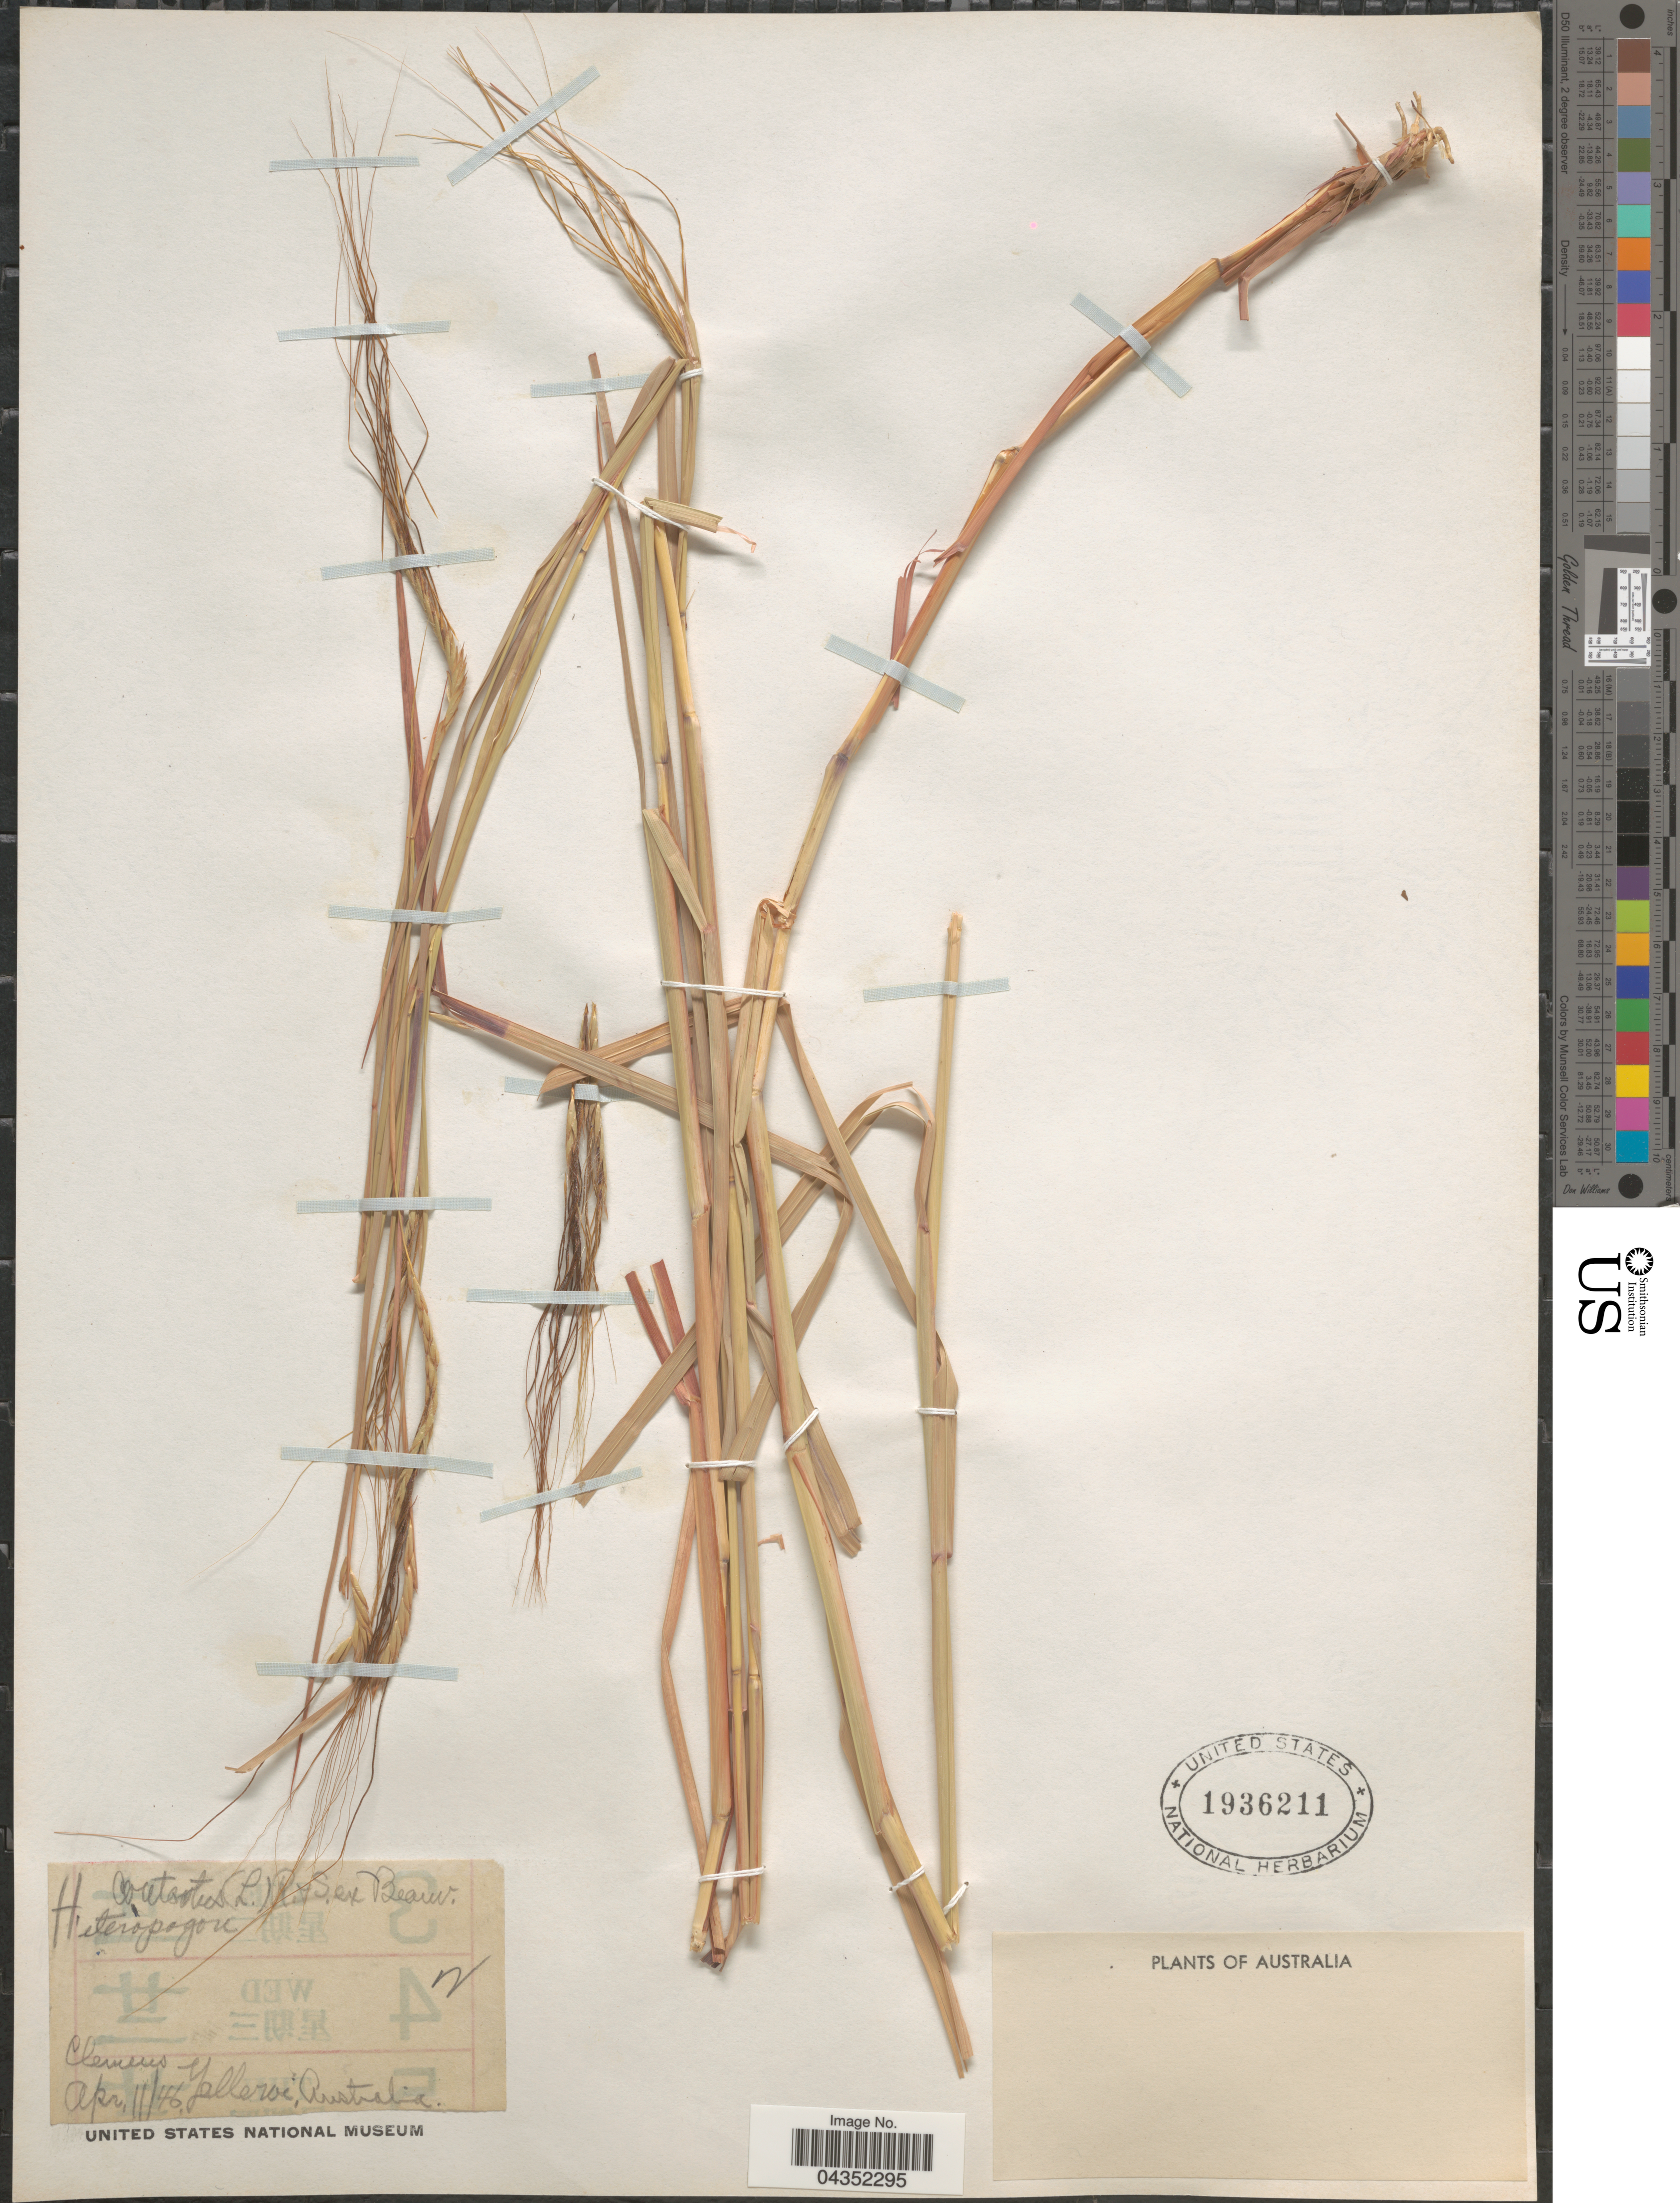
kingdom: Plantae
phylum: Tracheophyta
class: Liliopsida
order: Poales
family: Poaceae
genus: Heteropogon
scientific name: Heteropogon contortus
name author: (L.) P. Beauv. ex Roem. & Schult.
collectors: -. Clemens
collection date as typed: Transcribed d/m/y: 11/4/46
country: Australia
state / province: Queensland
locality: Yalleroi.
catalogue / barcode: US 1936211